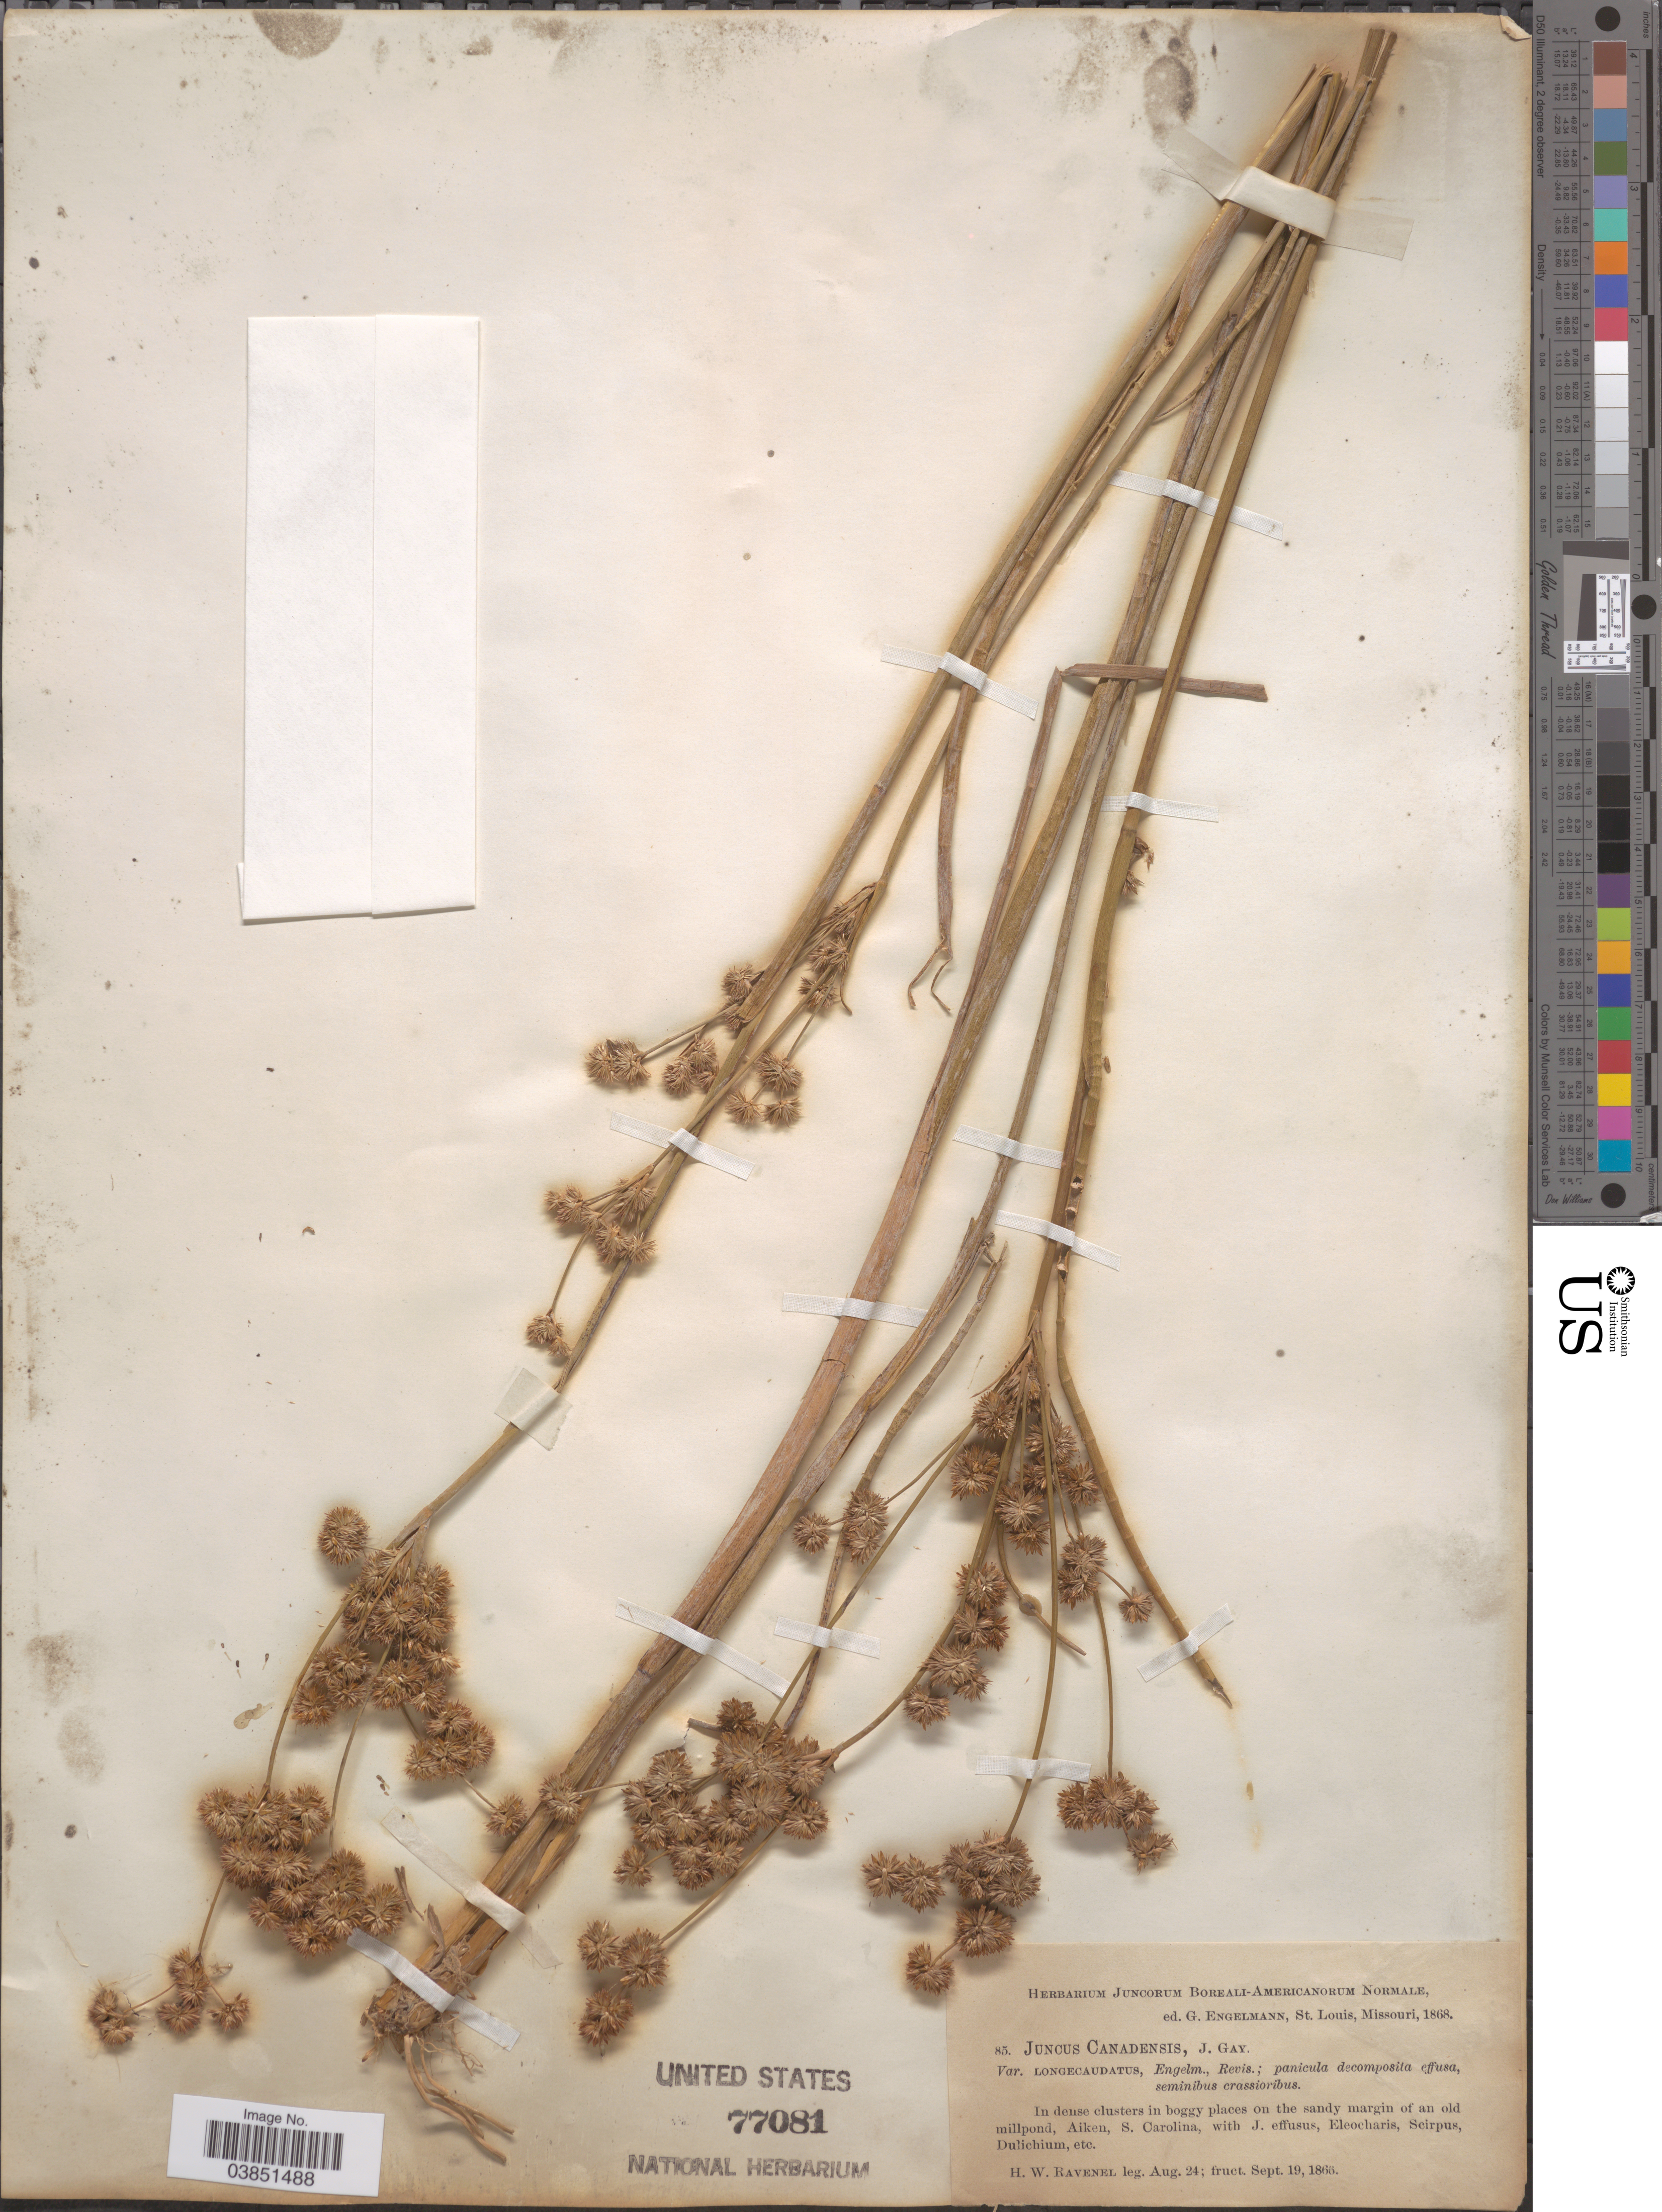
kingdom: Plantae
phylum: Tracheophyta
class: Liliopsida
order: Poales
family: Juncaceae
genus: Juncus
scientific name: Juncus canadensis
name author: J. Gay ex Laharpe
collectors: H. Ravenel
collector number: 85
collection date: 1866-05-19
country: United States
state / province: South Carolina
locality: Aiken.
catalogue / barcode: US 77081